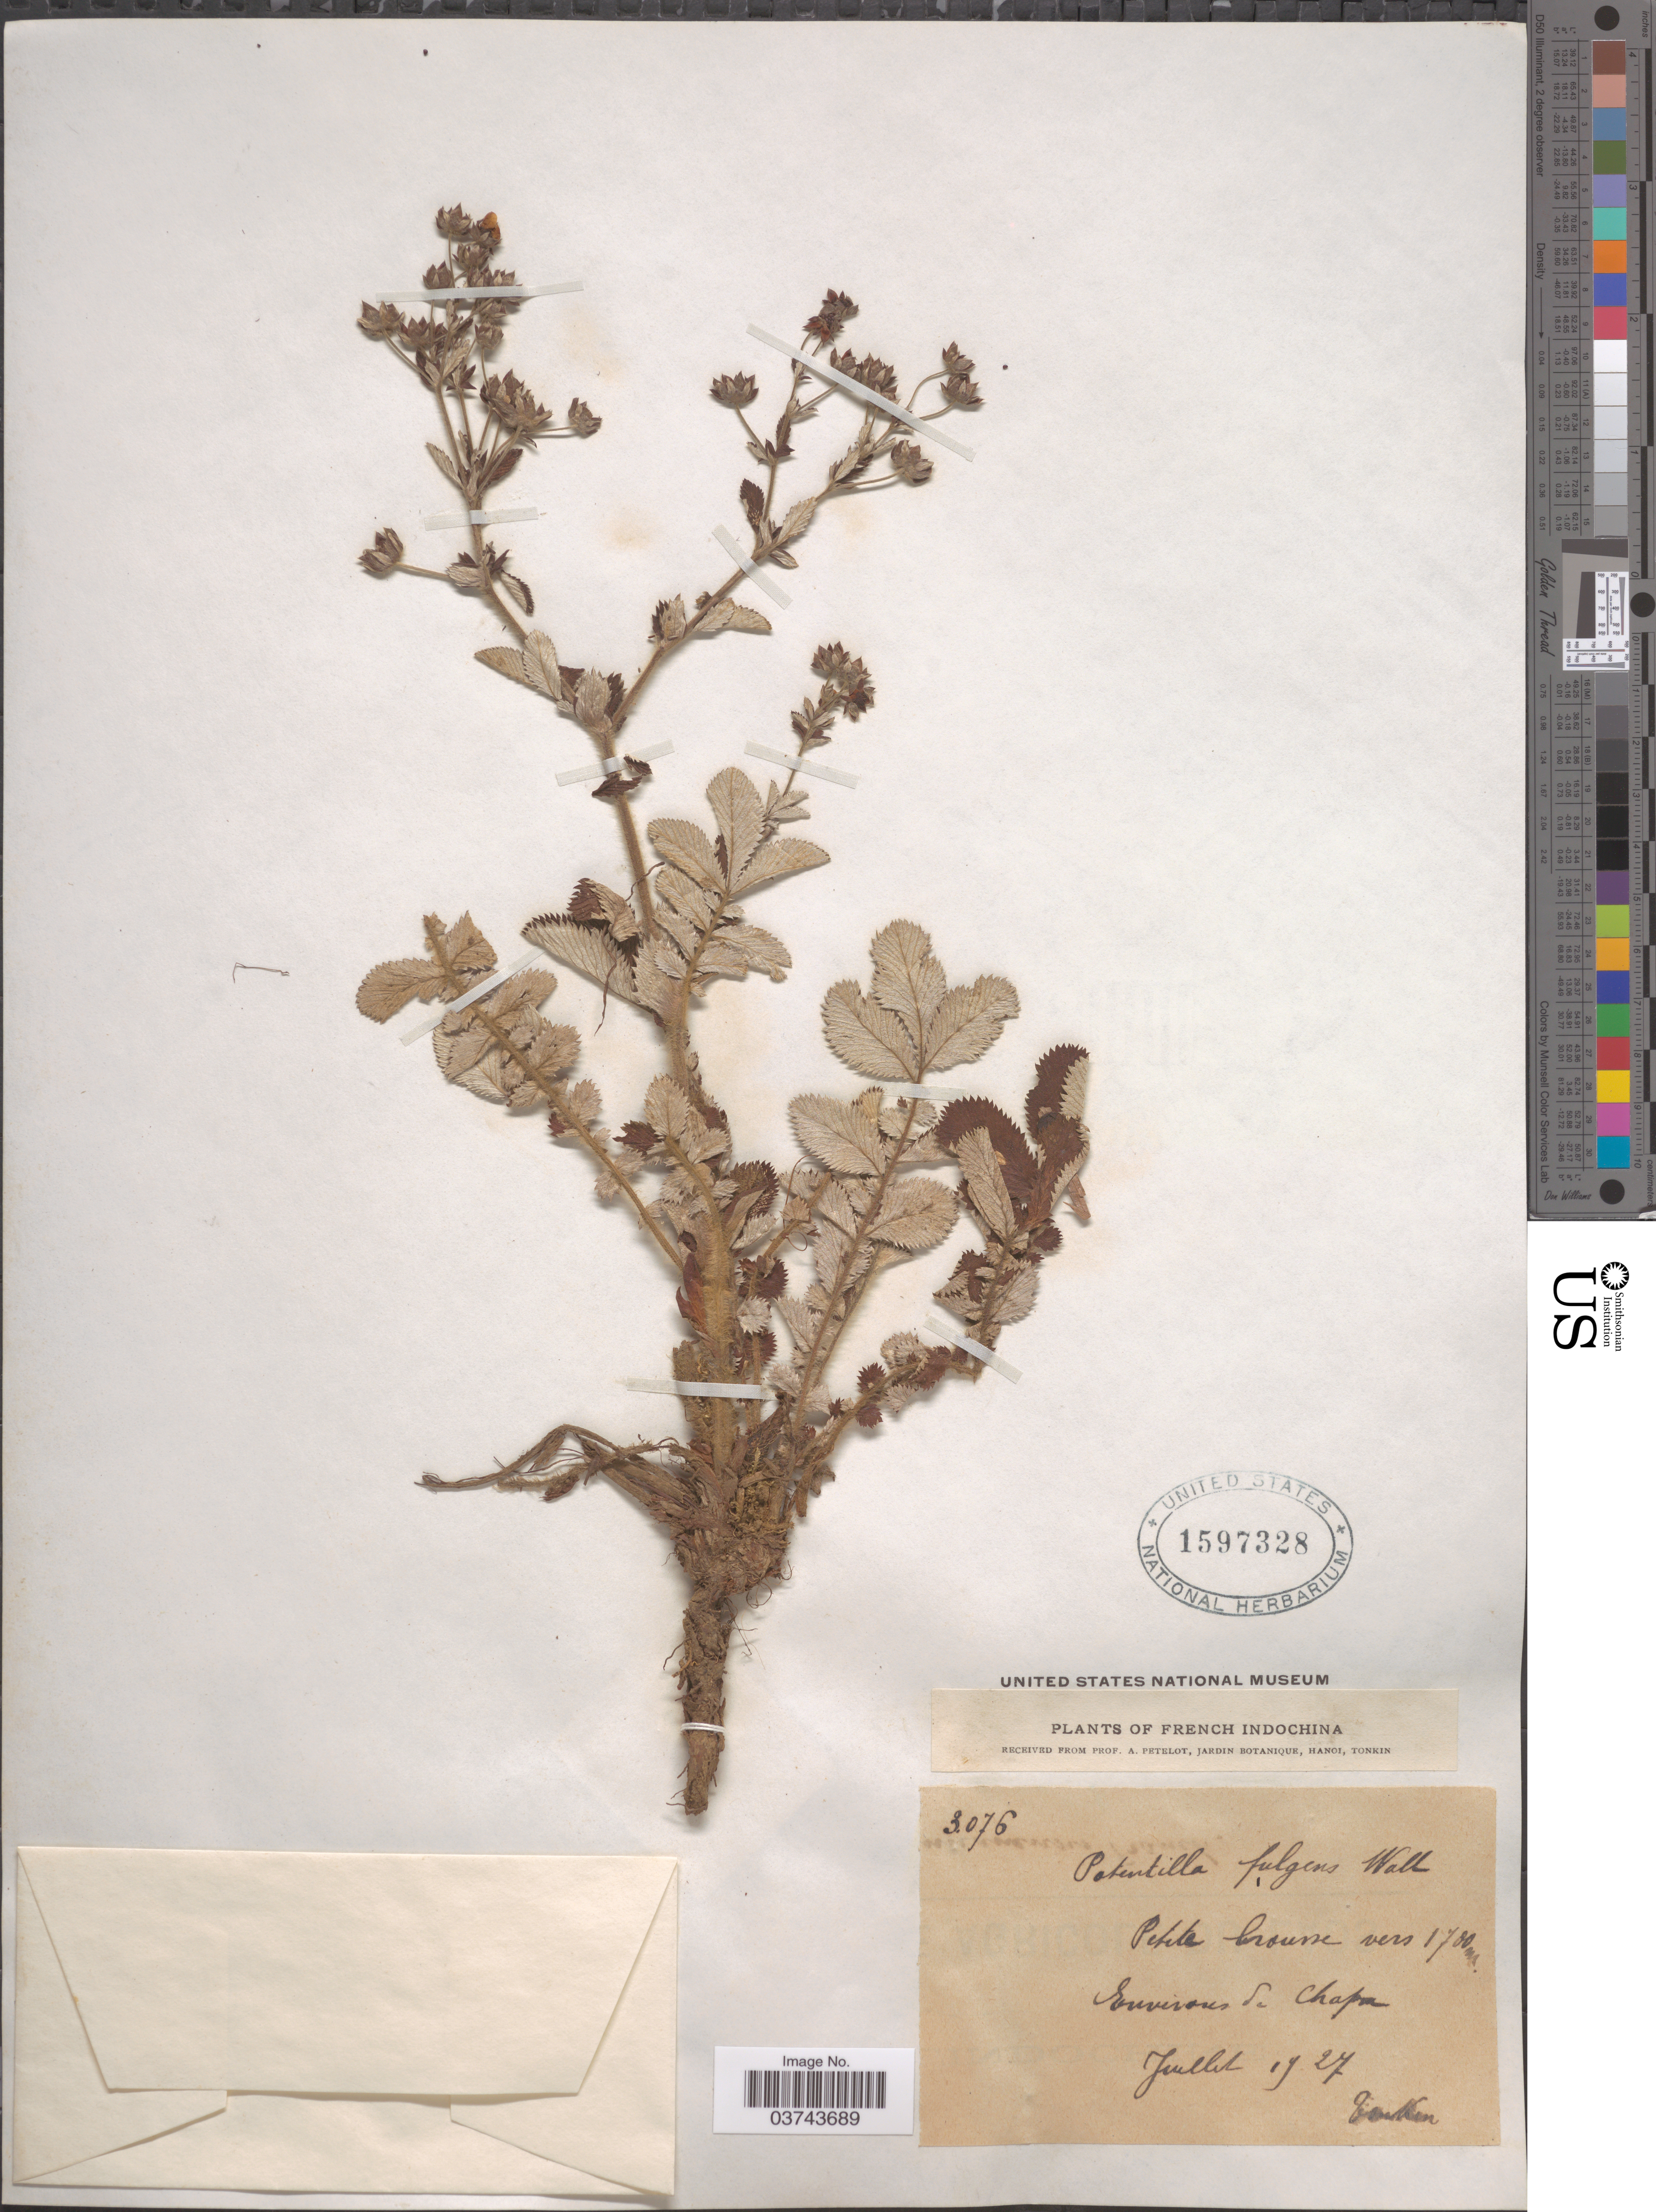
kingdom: Plantae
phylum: Tracheophyta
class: Magnoliopsida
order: Rosales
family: Rosaceae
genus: Potentilla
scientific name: Potentilla fulgens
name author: Wall. ex Hook.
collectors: P. A. Pételot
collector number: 3076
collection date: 1927-07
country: Vietnam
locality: French Indochina. Environs de Chapa.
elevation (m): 1700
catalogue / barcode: US 1597328